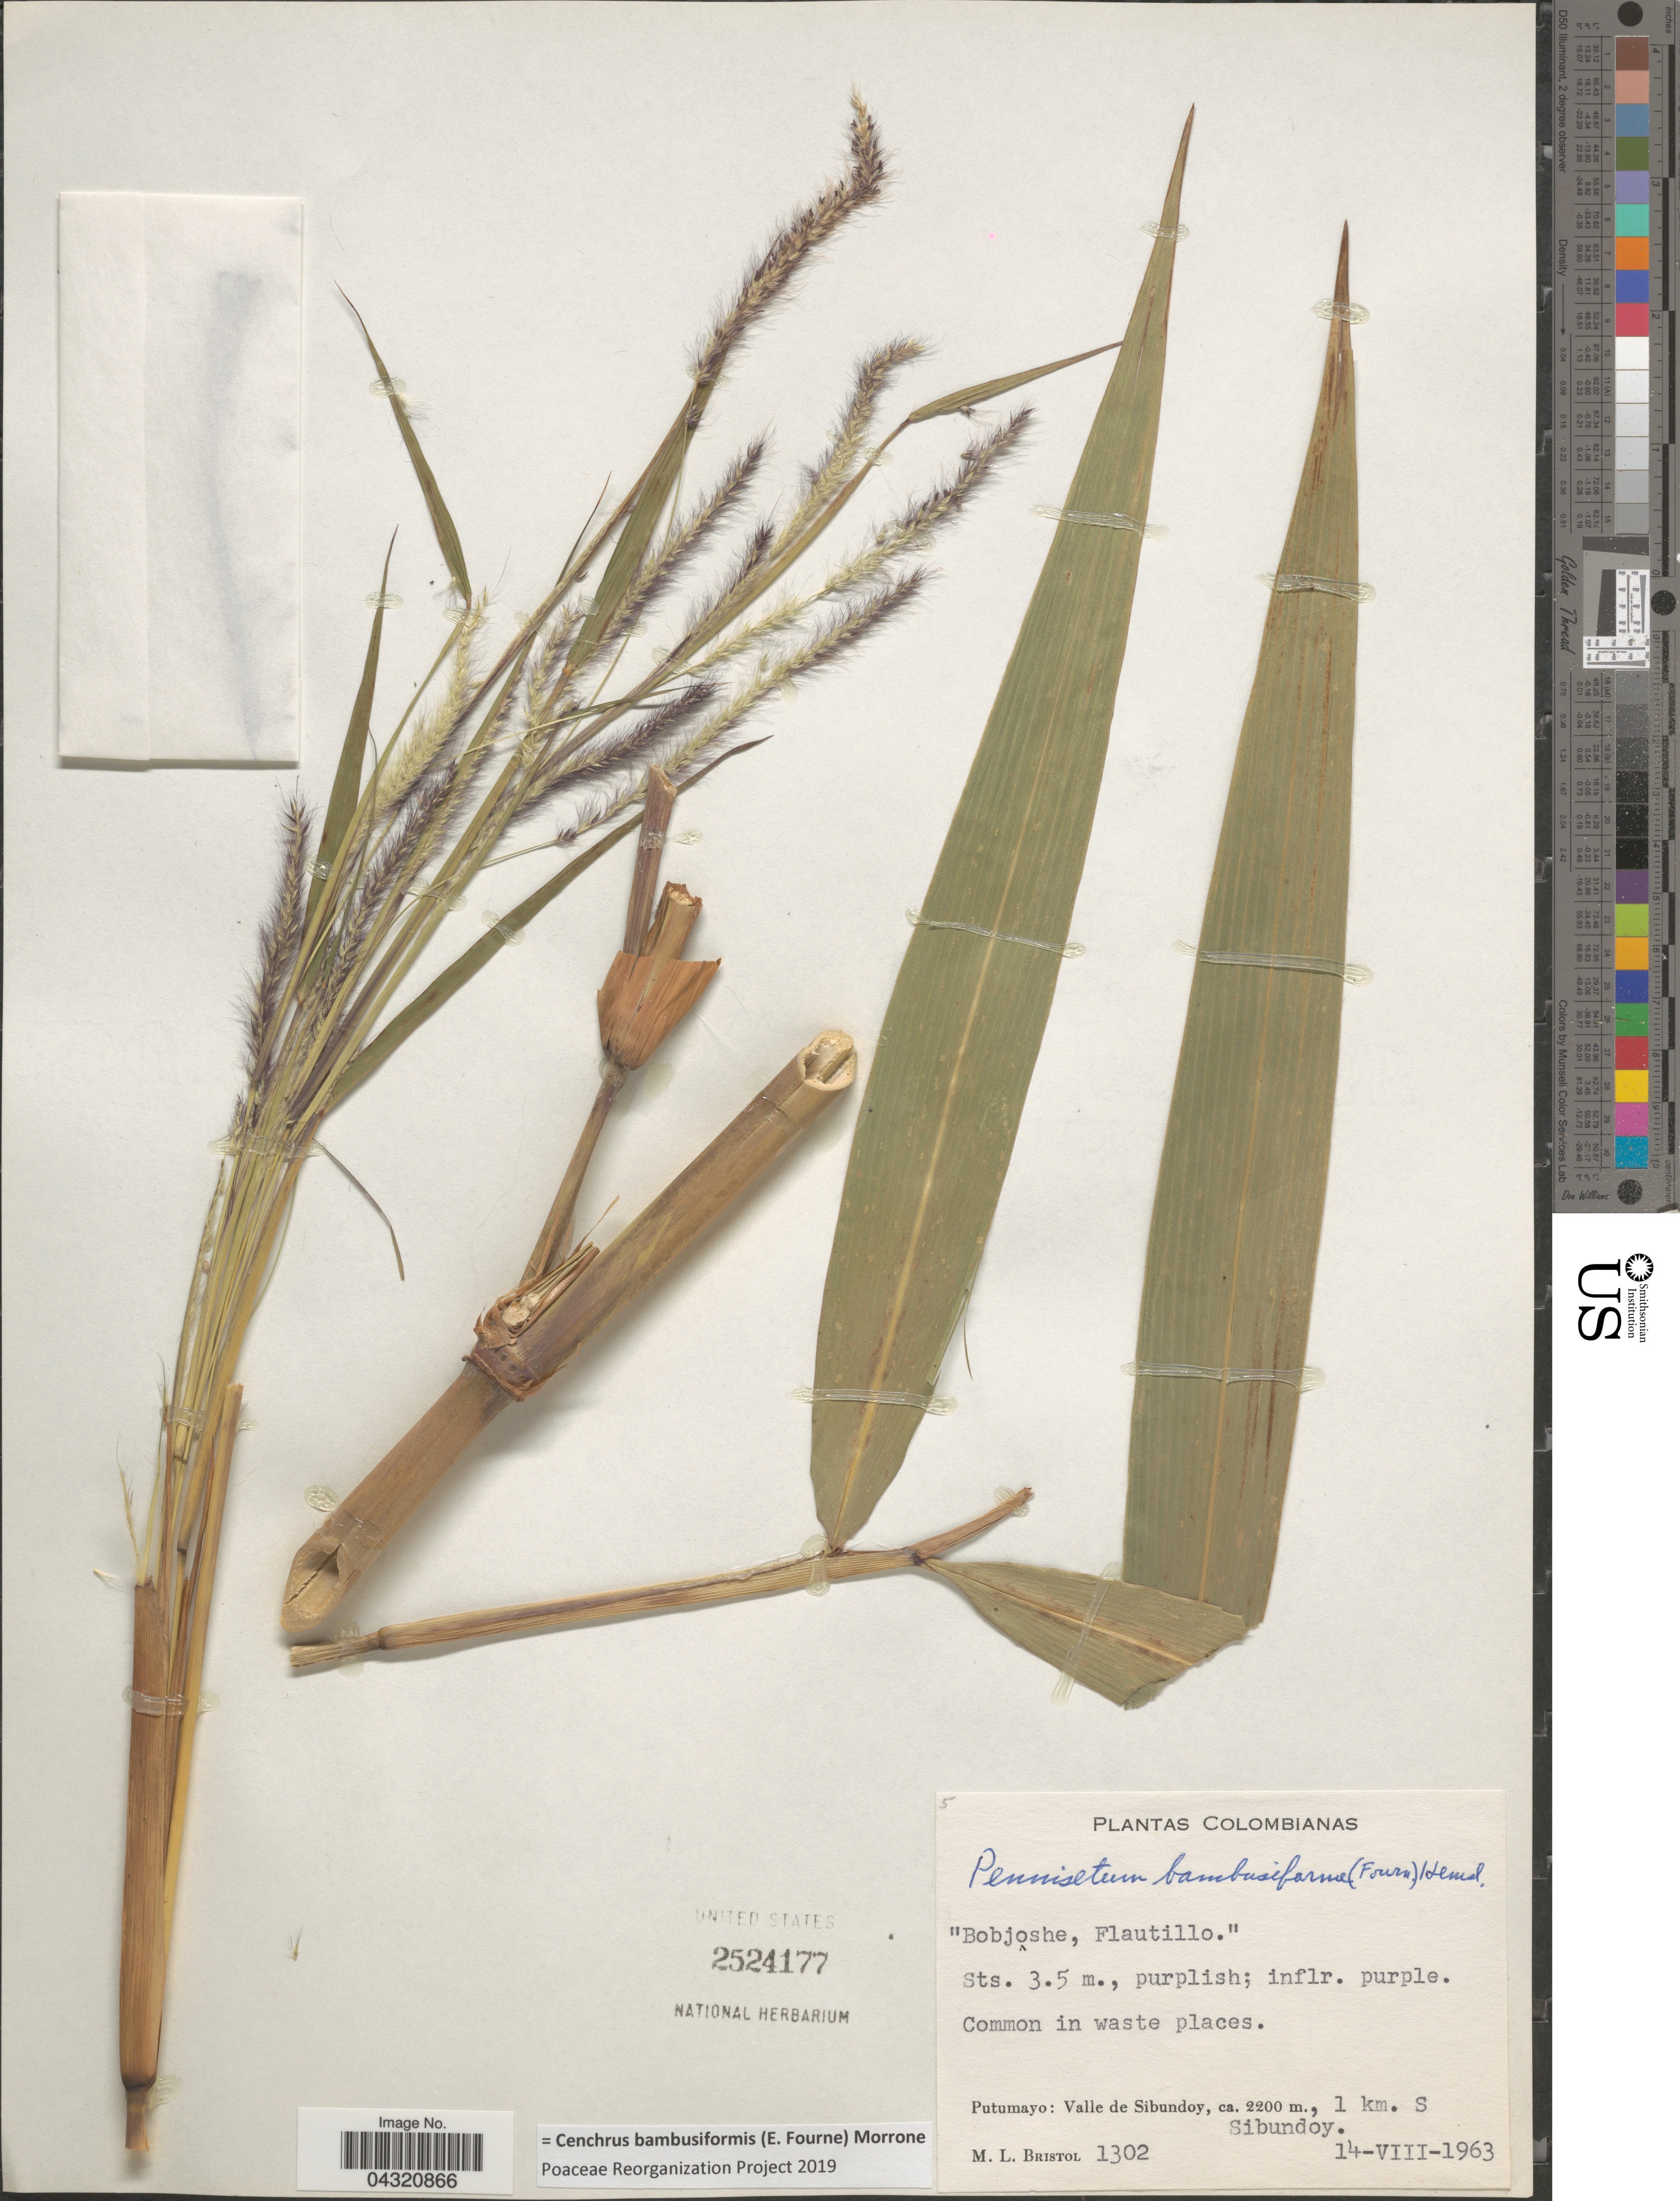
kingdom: Plantae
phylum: Tracheophyta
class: Liliopsida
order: Poales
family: Poaceae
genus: Cenchrus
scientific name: Cenchrus bambusiformis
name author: (E. Fourn.) Morrone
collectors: M. L. Bristol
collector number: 1302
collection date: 1963-08-14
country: Colombia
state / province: Putumayo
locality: Valle de Sibundoy, 1 km. S. Sibundoy.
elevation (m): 2200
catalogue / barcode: US 2524177